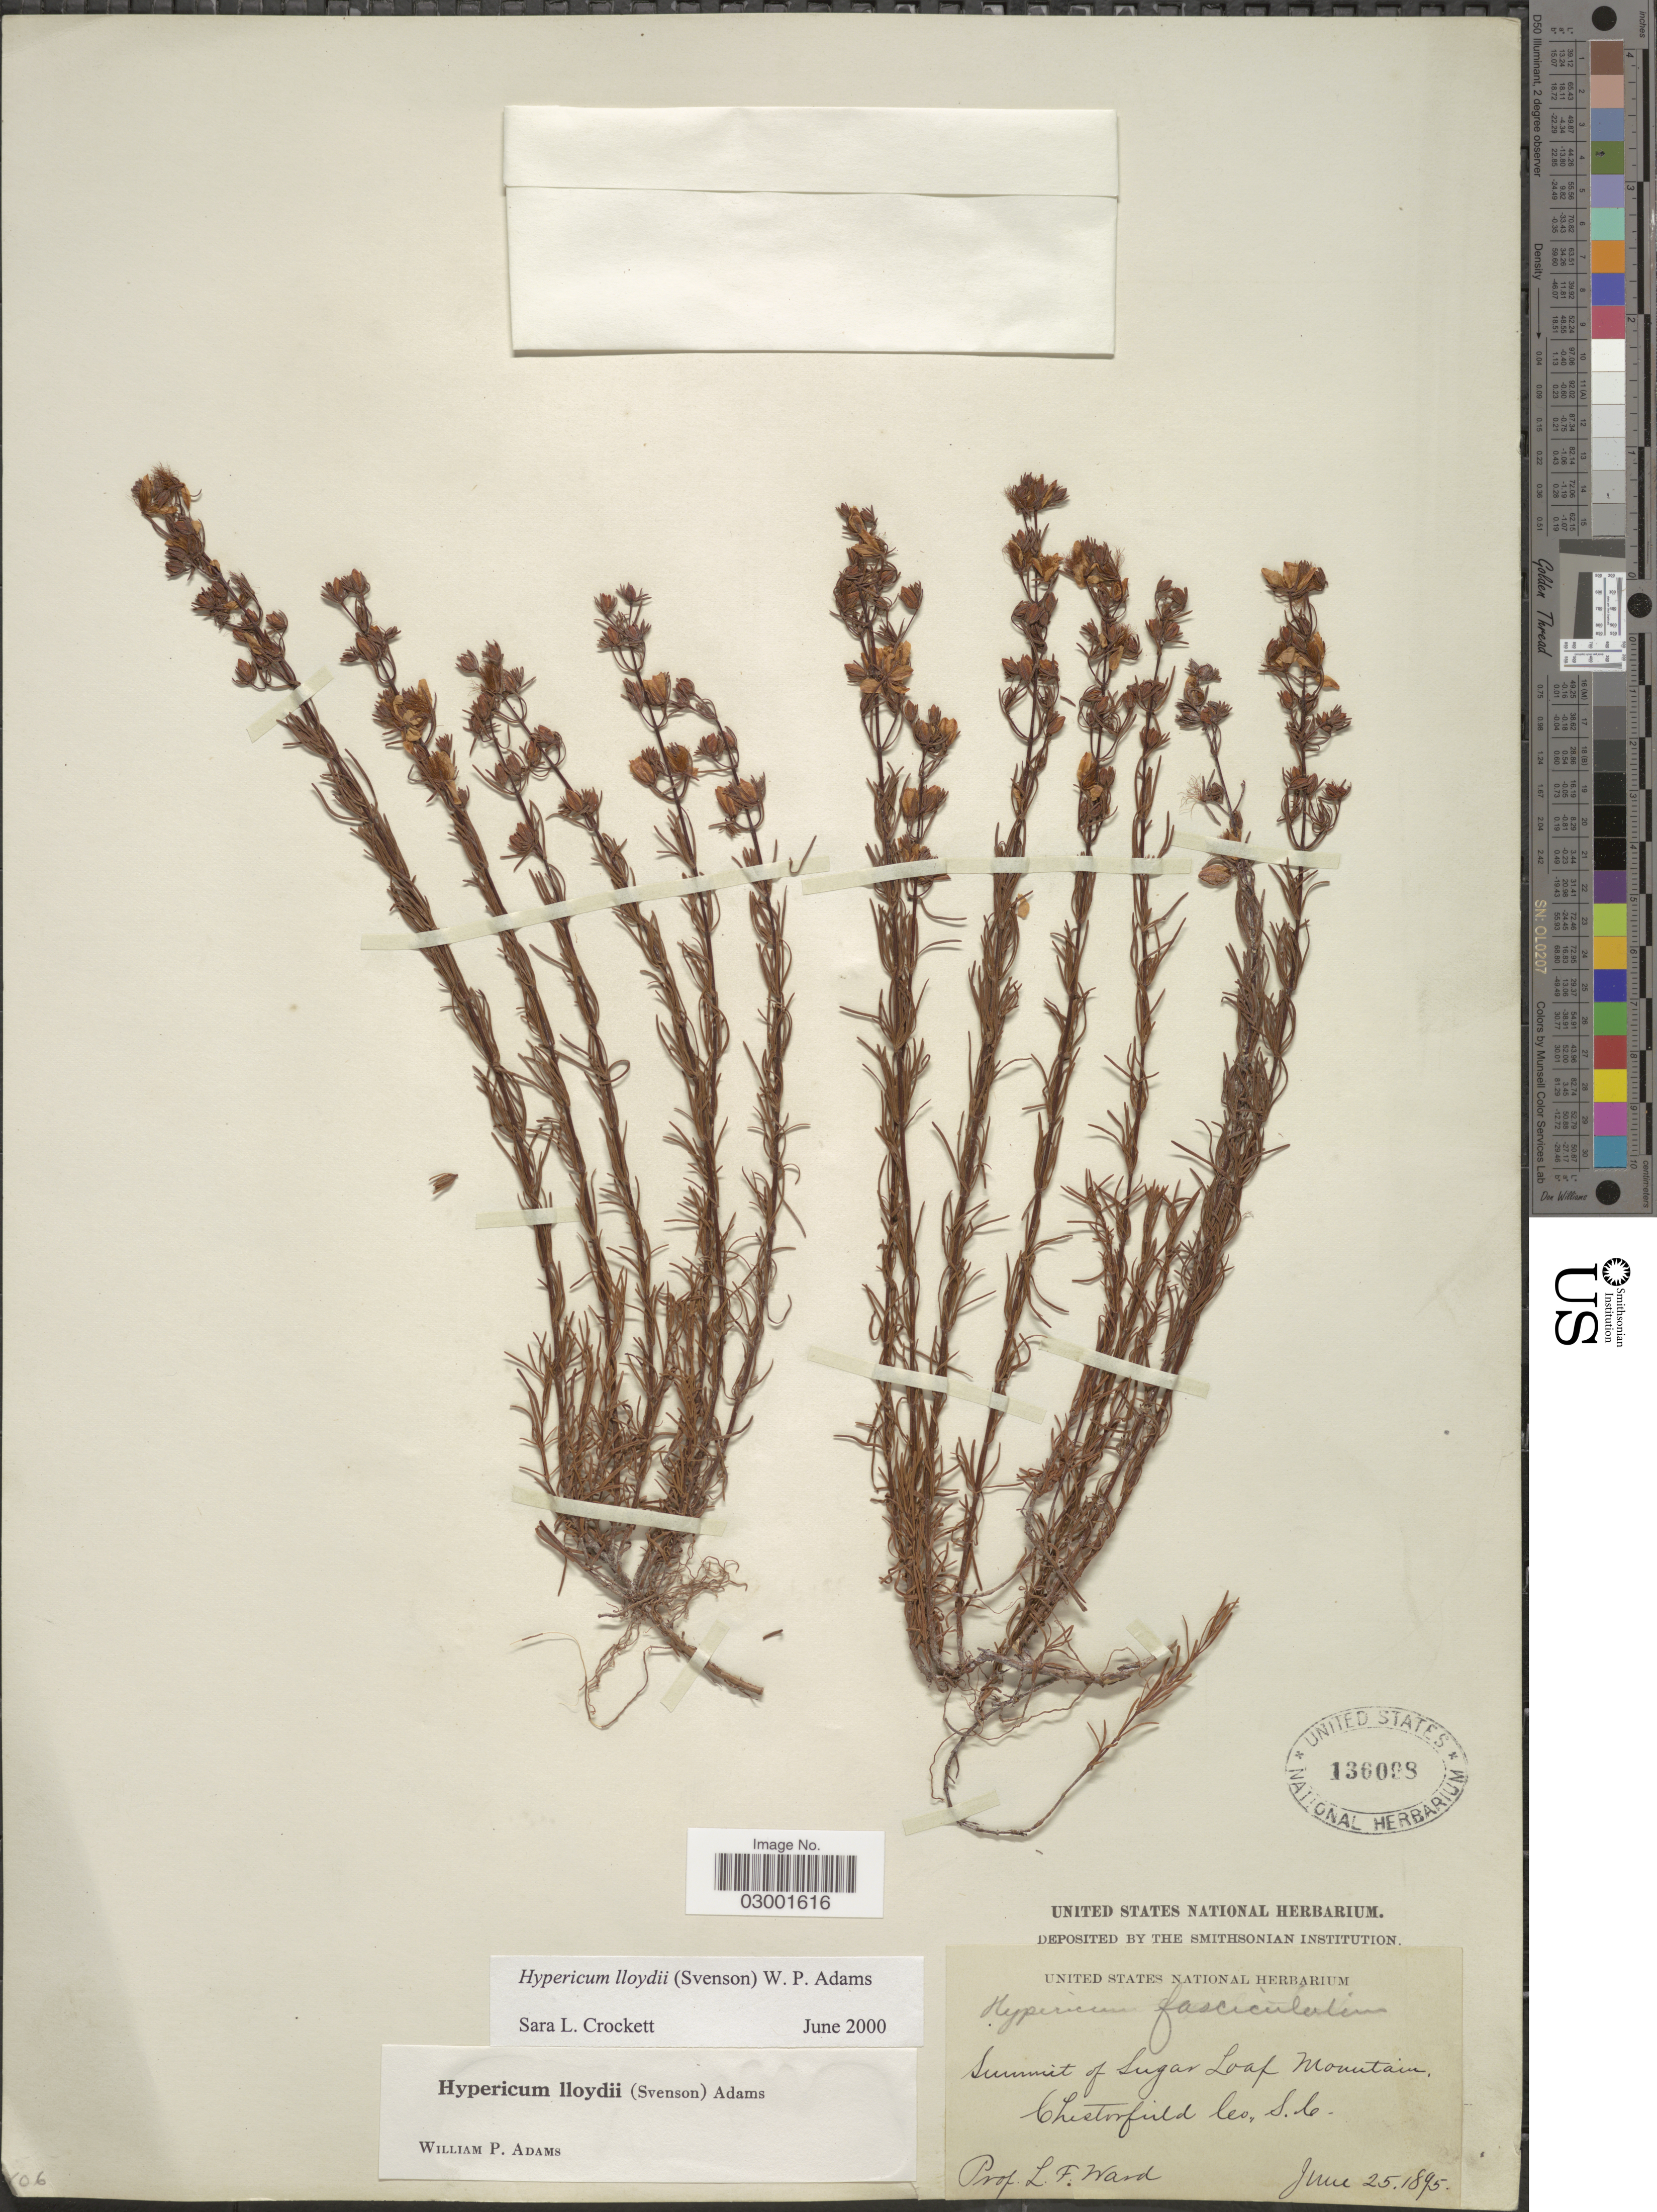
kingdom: Plantae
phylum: Tracheophyta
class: Magnoliopsida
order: Malpighiales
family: Hypericaceae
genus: Hypericum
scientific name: Hypericum lloydii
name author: (Svenson) W.P. Adams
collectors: L. Ward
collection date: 1895-06-25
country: United States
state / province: South Carolina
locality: Summit of Sugar Loaf Mountain, Chesterfield Co.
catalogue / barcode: US 136098